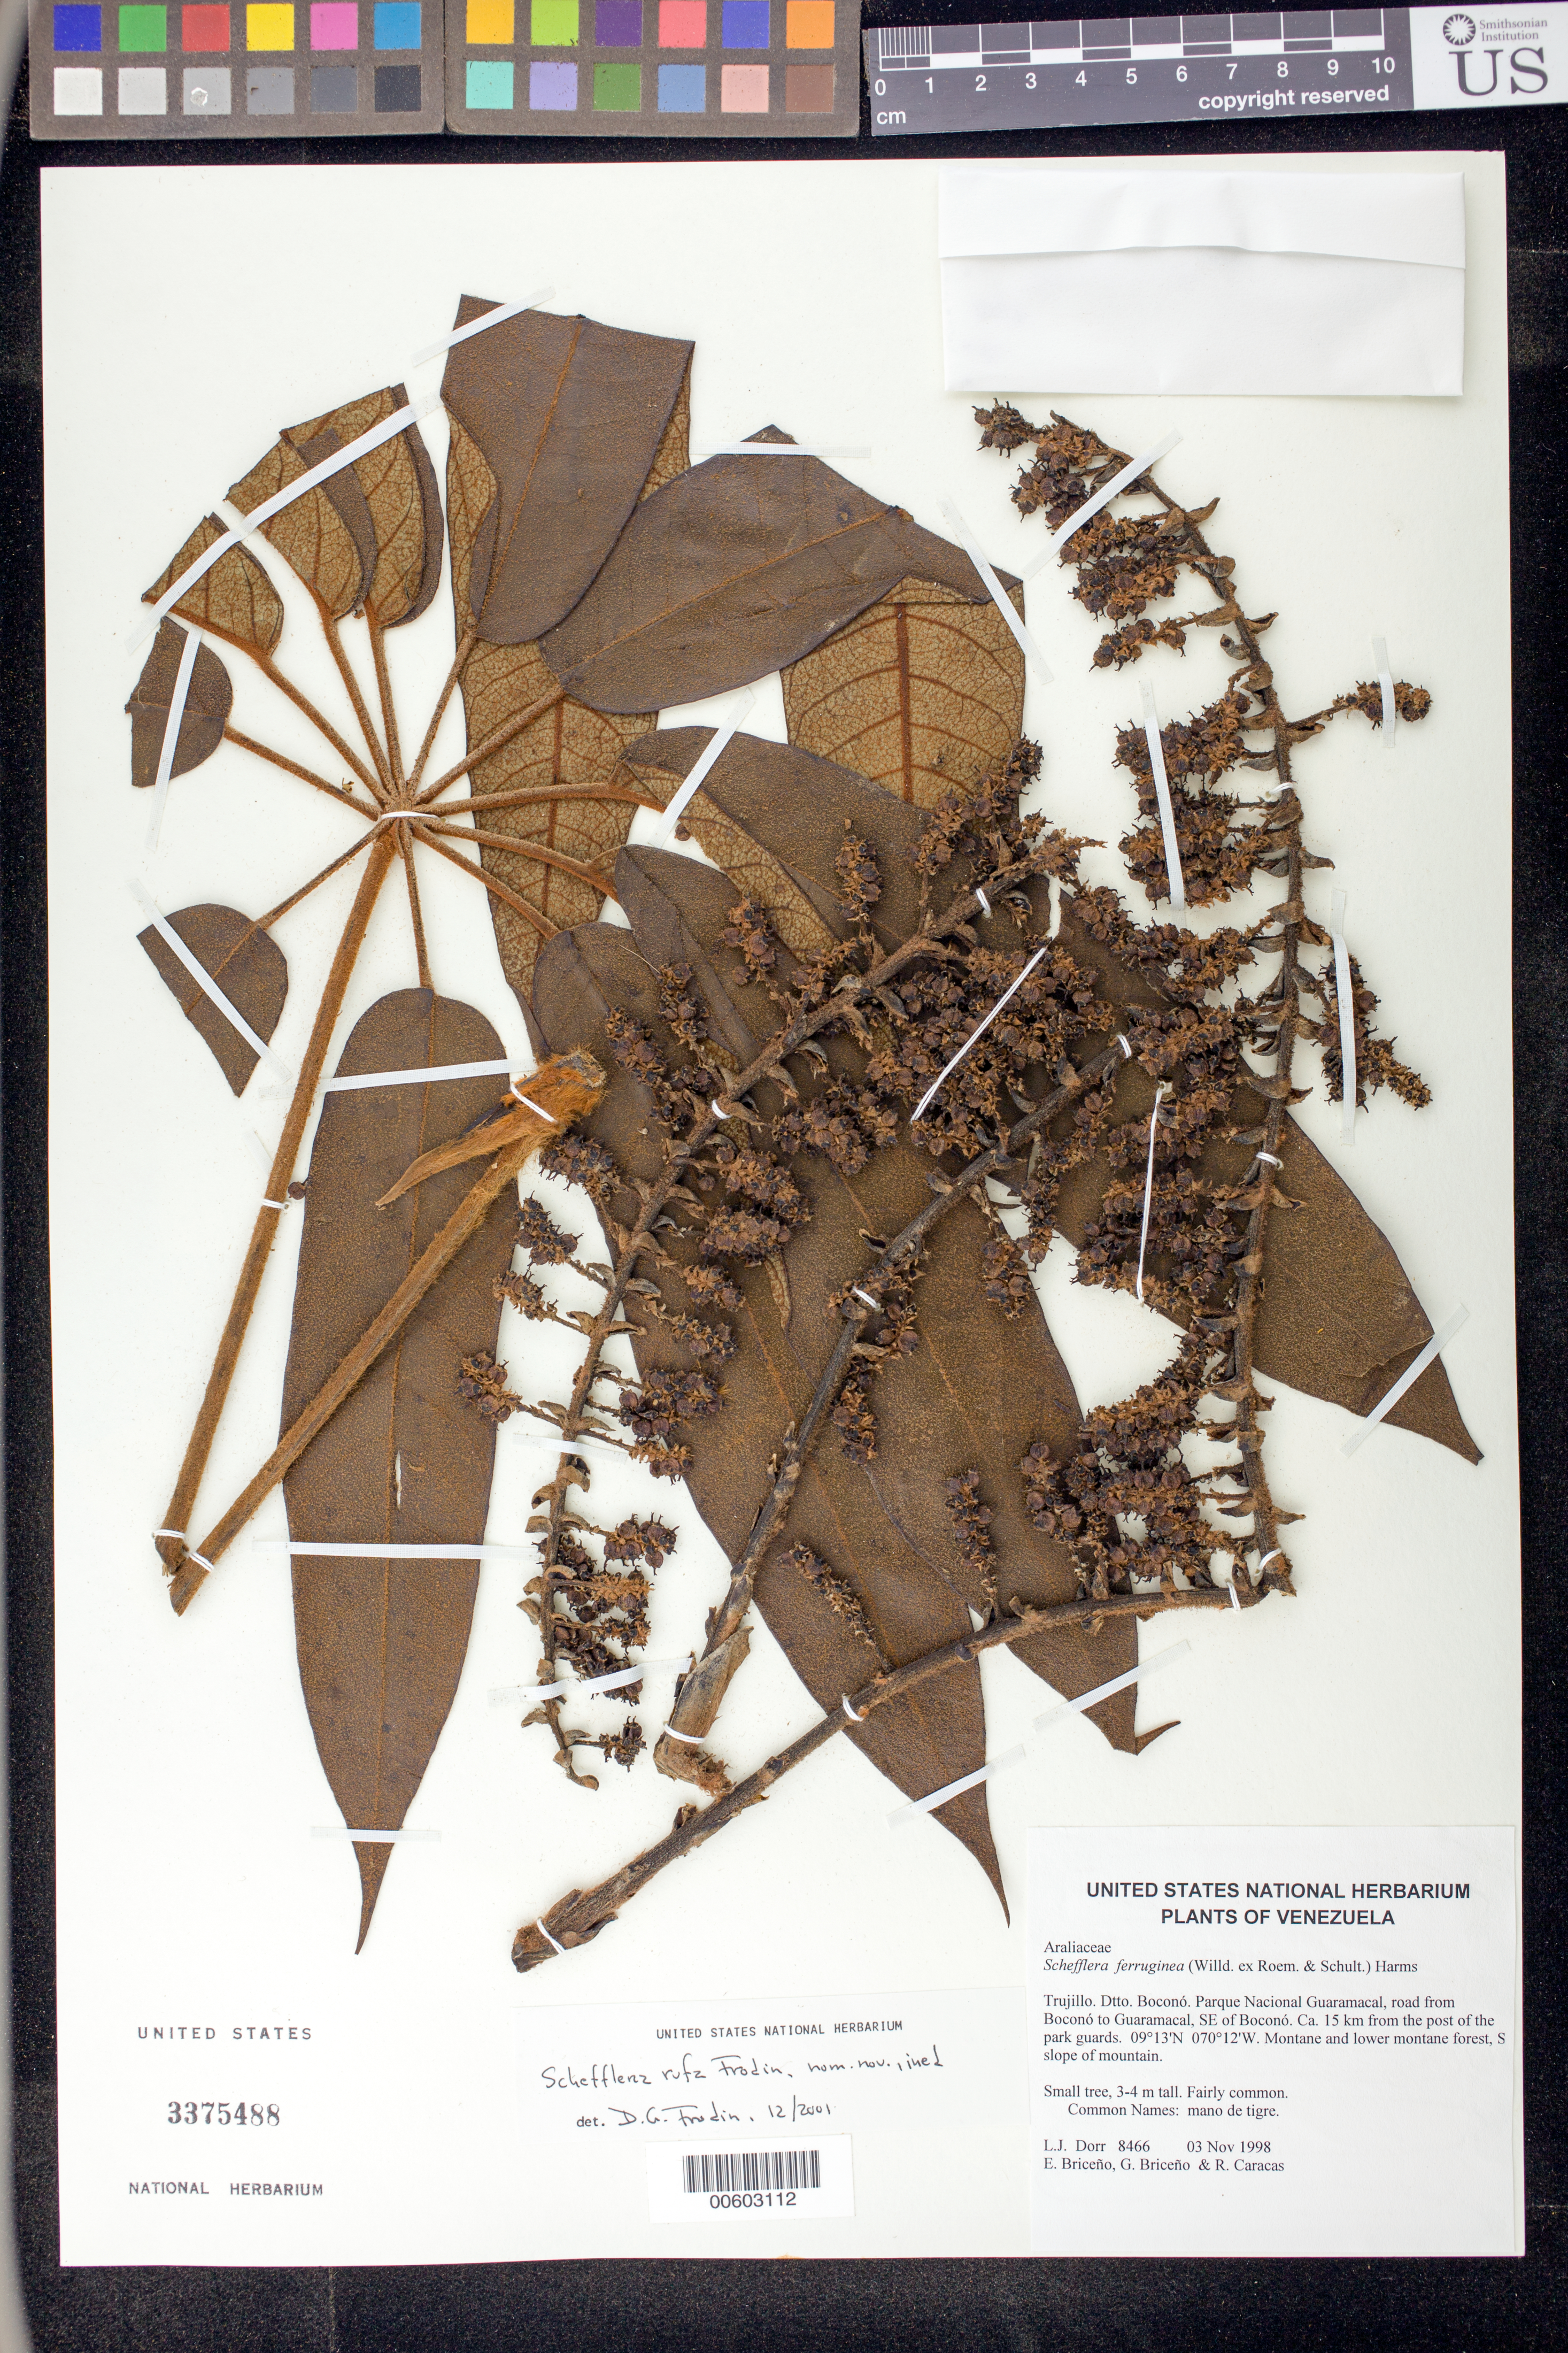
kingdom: Plantae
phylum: Tracheophyta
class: Magnoliopsida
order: Apiales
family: Araliaceae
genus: Schefflera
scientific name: Schefflera rufa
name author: Frodin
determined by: Frodin, D. G.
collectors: L. J. Dorr, E. Briceño, G. Briceño & R. Caracas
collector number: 8466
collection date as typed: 03 Nov 1998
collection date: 1998-11-03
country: Venezuela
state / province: Trujillo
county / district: Boconó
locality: Parque Nacional Guaramacal, road from Boconó to Guaramacal, SE of Boconó, ca. 15 km from the post of the park guards.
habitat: Montane and lower montane forest, S slope of mountain.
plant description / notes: Common name: mano de tigre; AAU, K, MO, PORT, US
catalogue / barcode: US 3375488